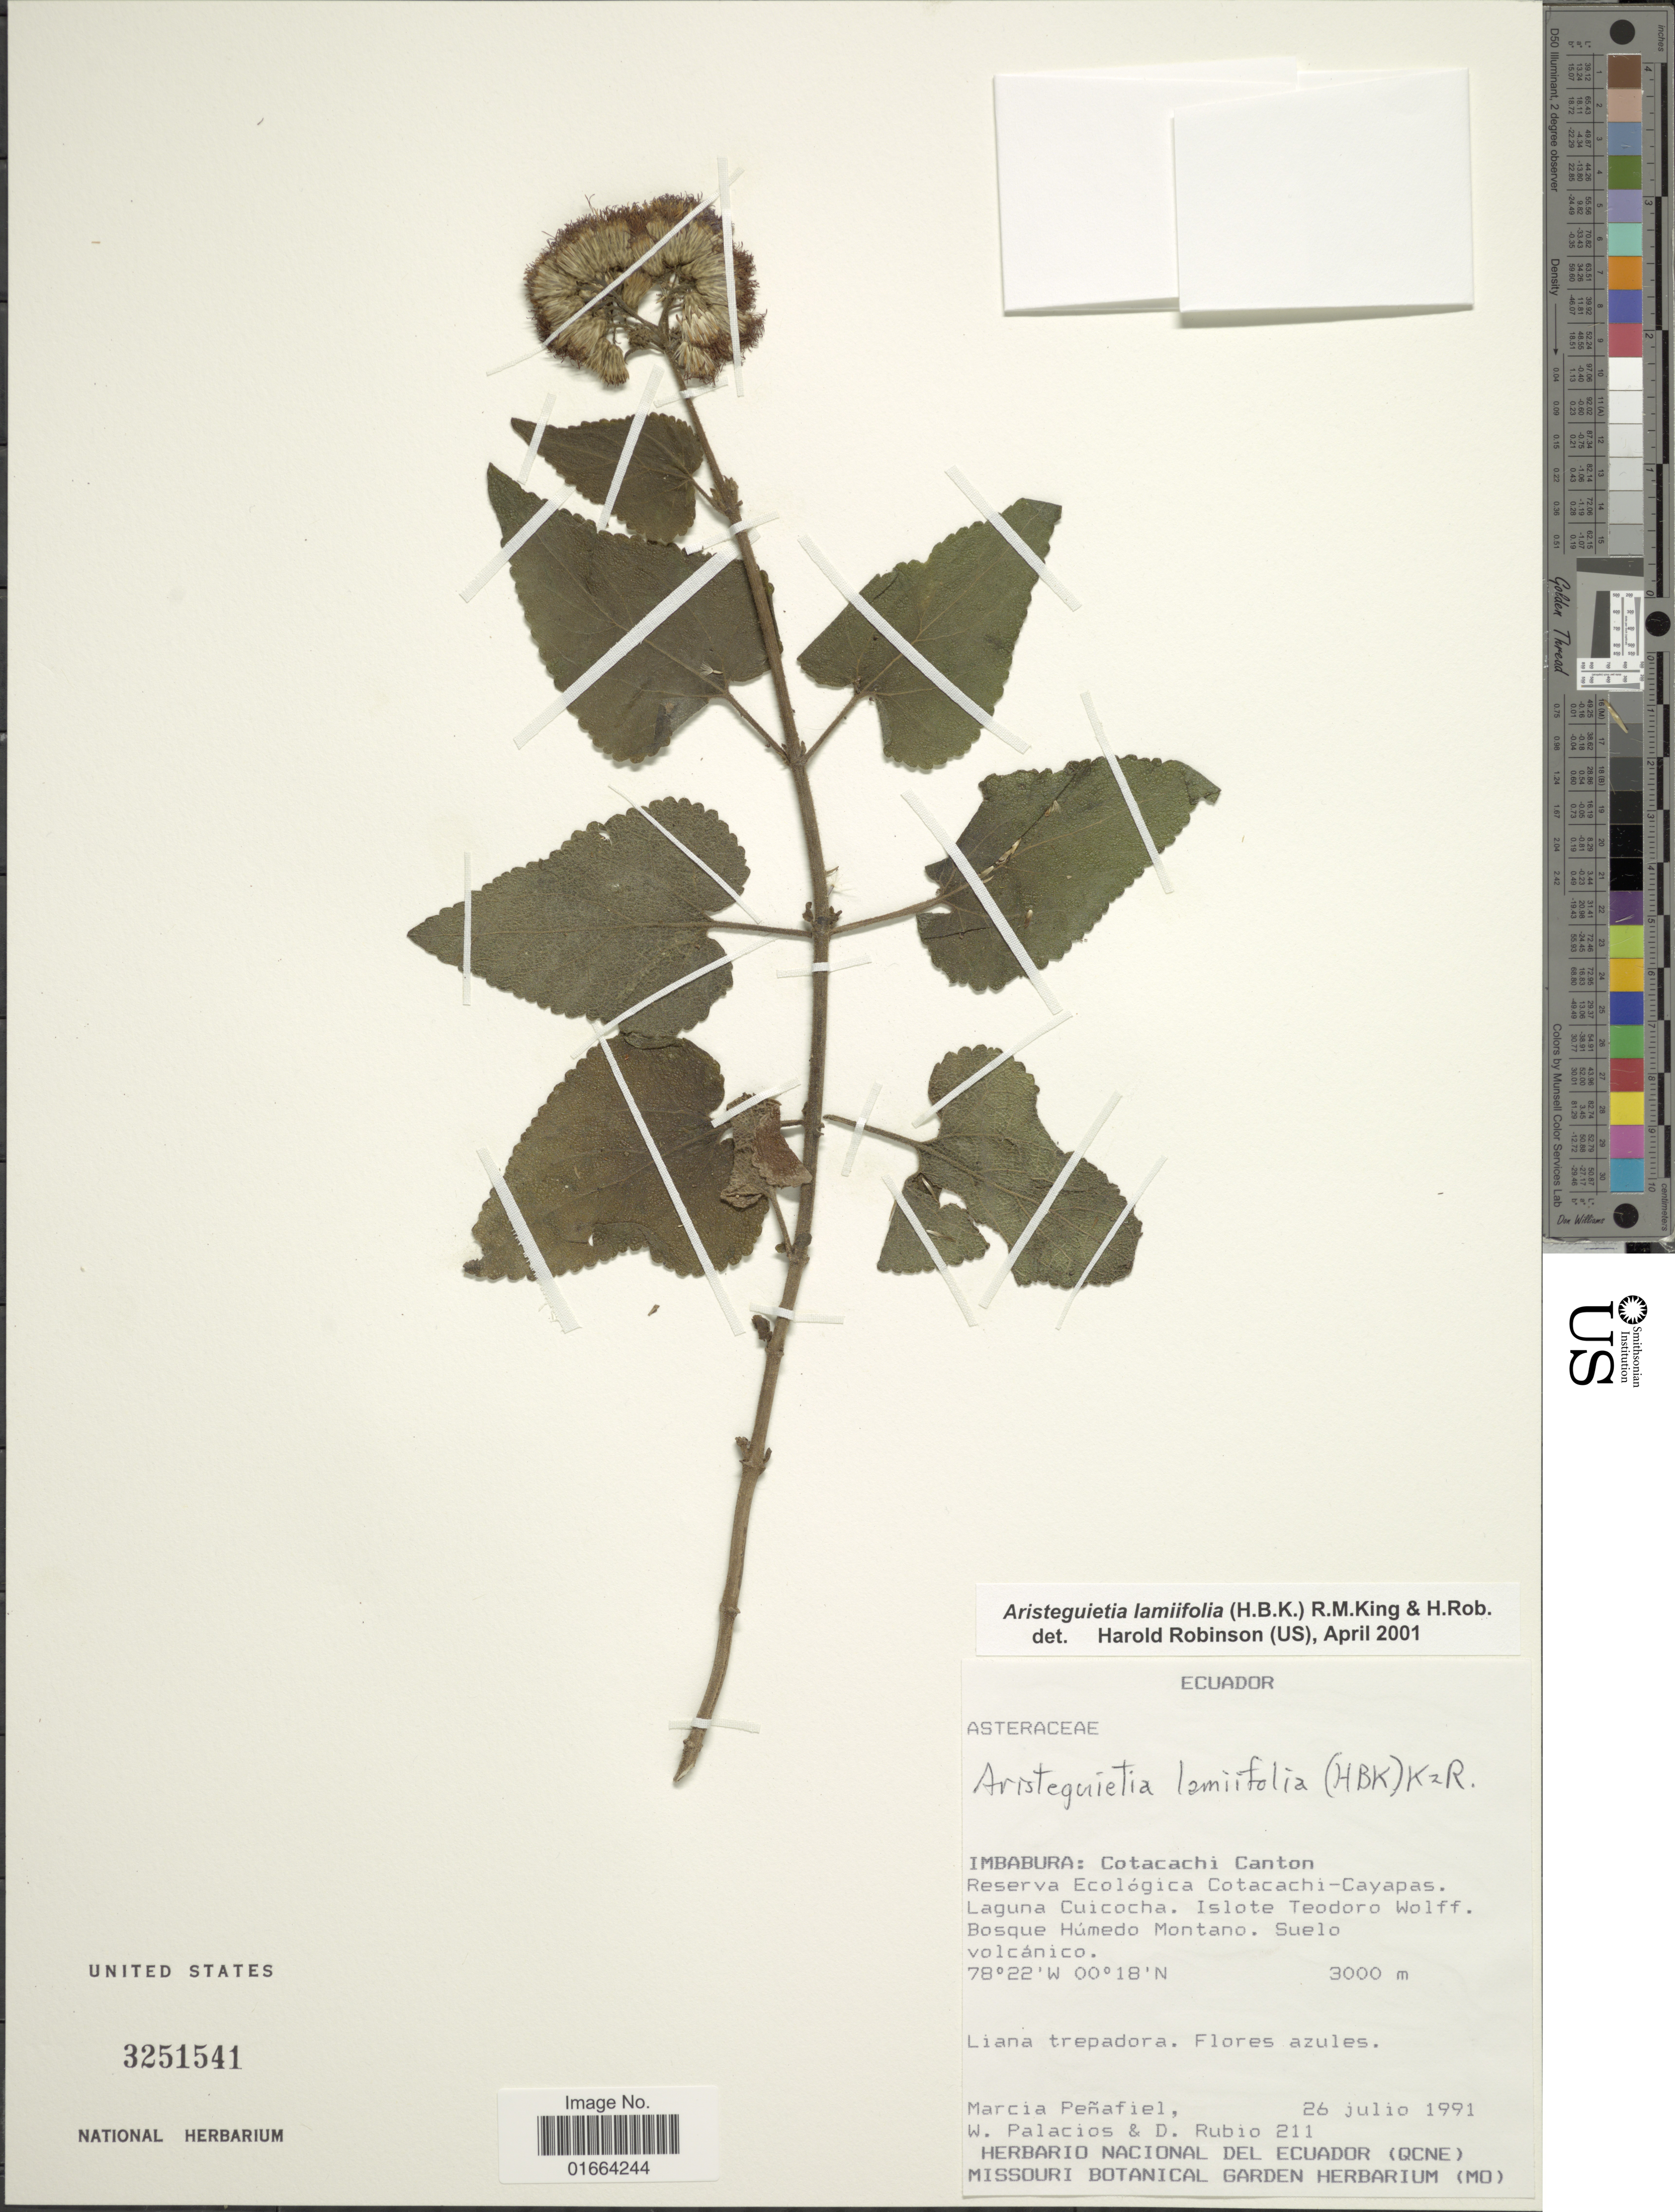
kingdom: Plantae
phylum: Tracheophyta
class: Magnoliopsida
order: Asterales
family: Asteraceae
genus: Aristeguietia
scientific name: Aristeguietia lamiifolia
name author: (Kunth) R.M. King & H. Rob.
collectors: M. Penafiel, W. Palacios & D. Rubio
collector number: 211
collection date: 1991-07-26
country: Ecuador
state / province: Imbabura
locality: Cotacachi Canton. Reserva Ecológica Cotacachi-Cayapas. Laguna de Cuicocha. Islote Teodoro Wolff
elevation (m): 3000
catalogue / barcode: US 3251541